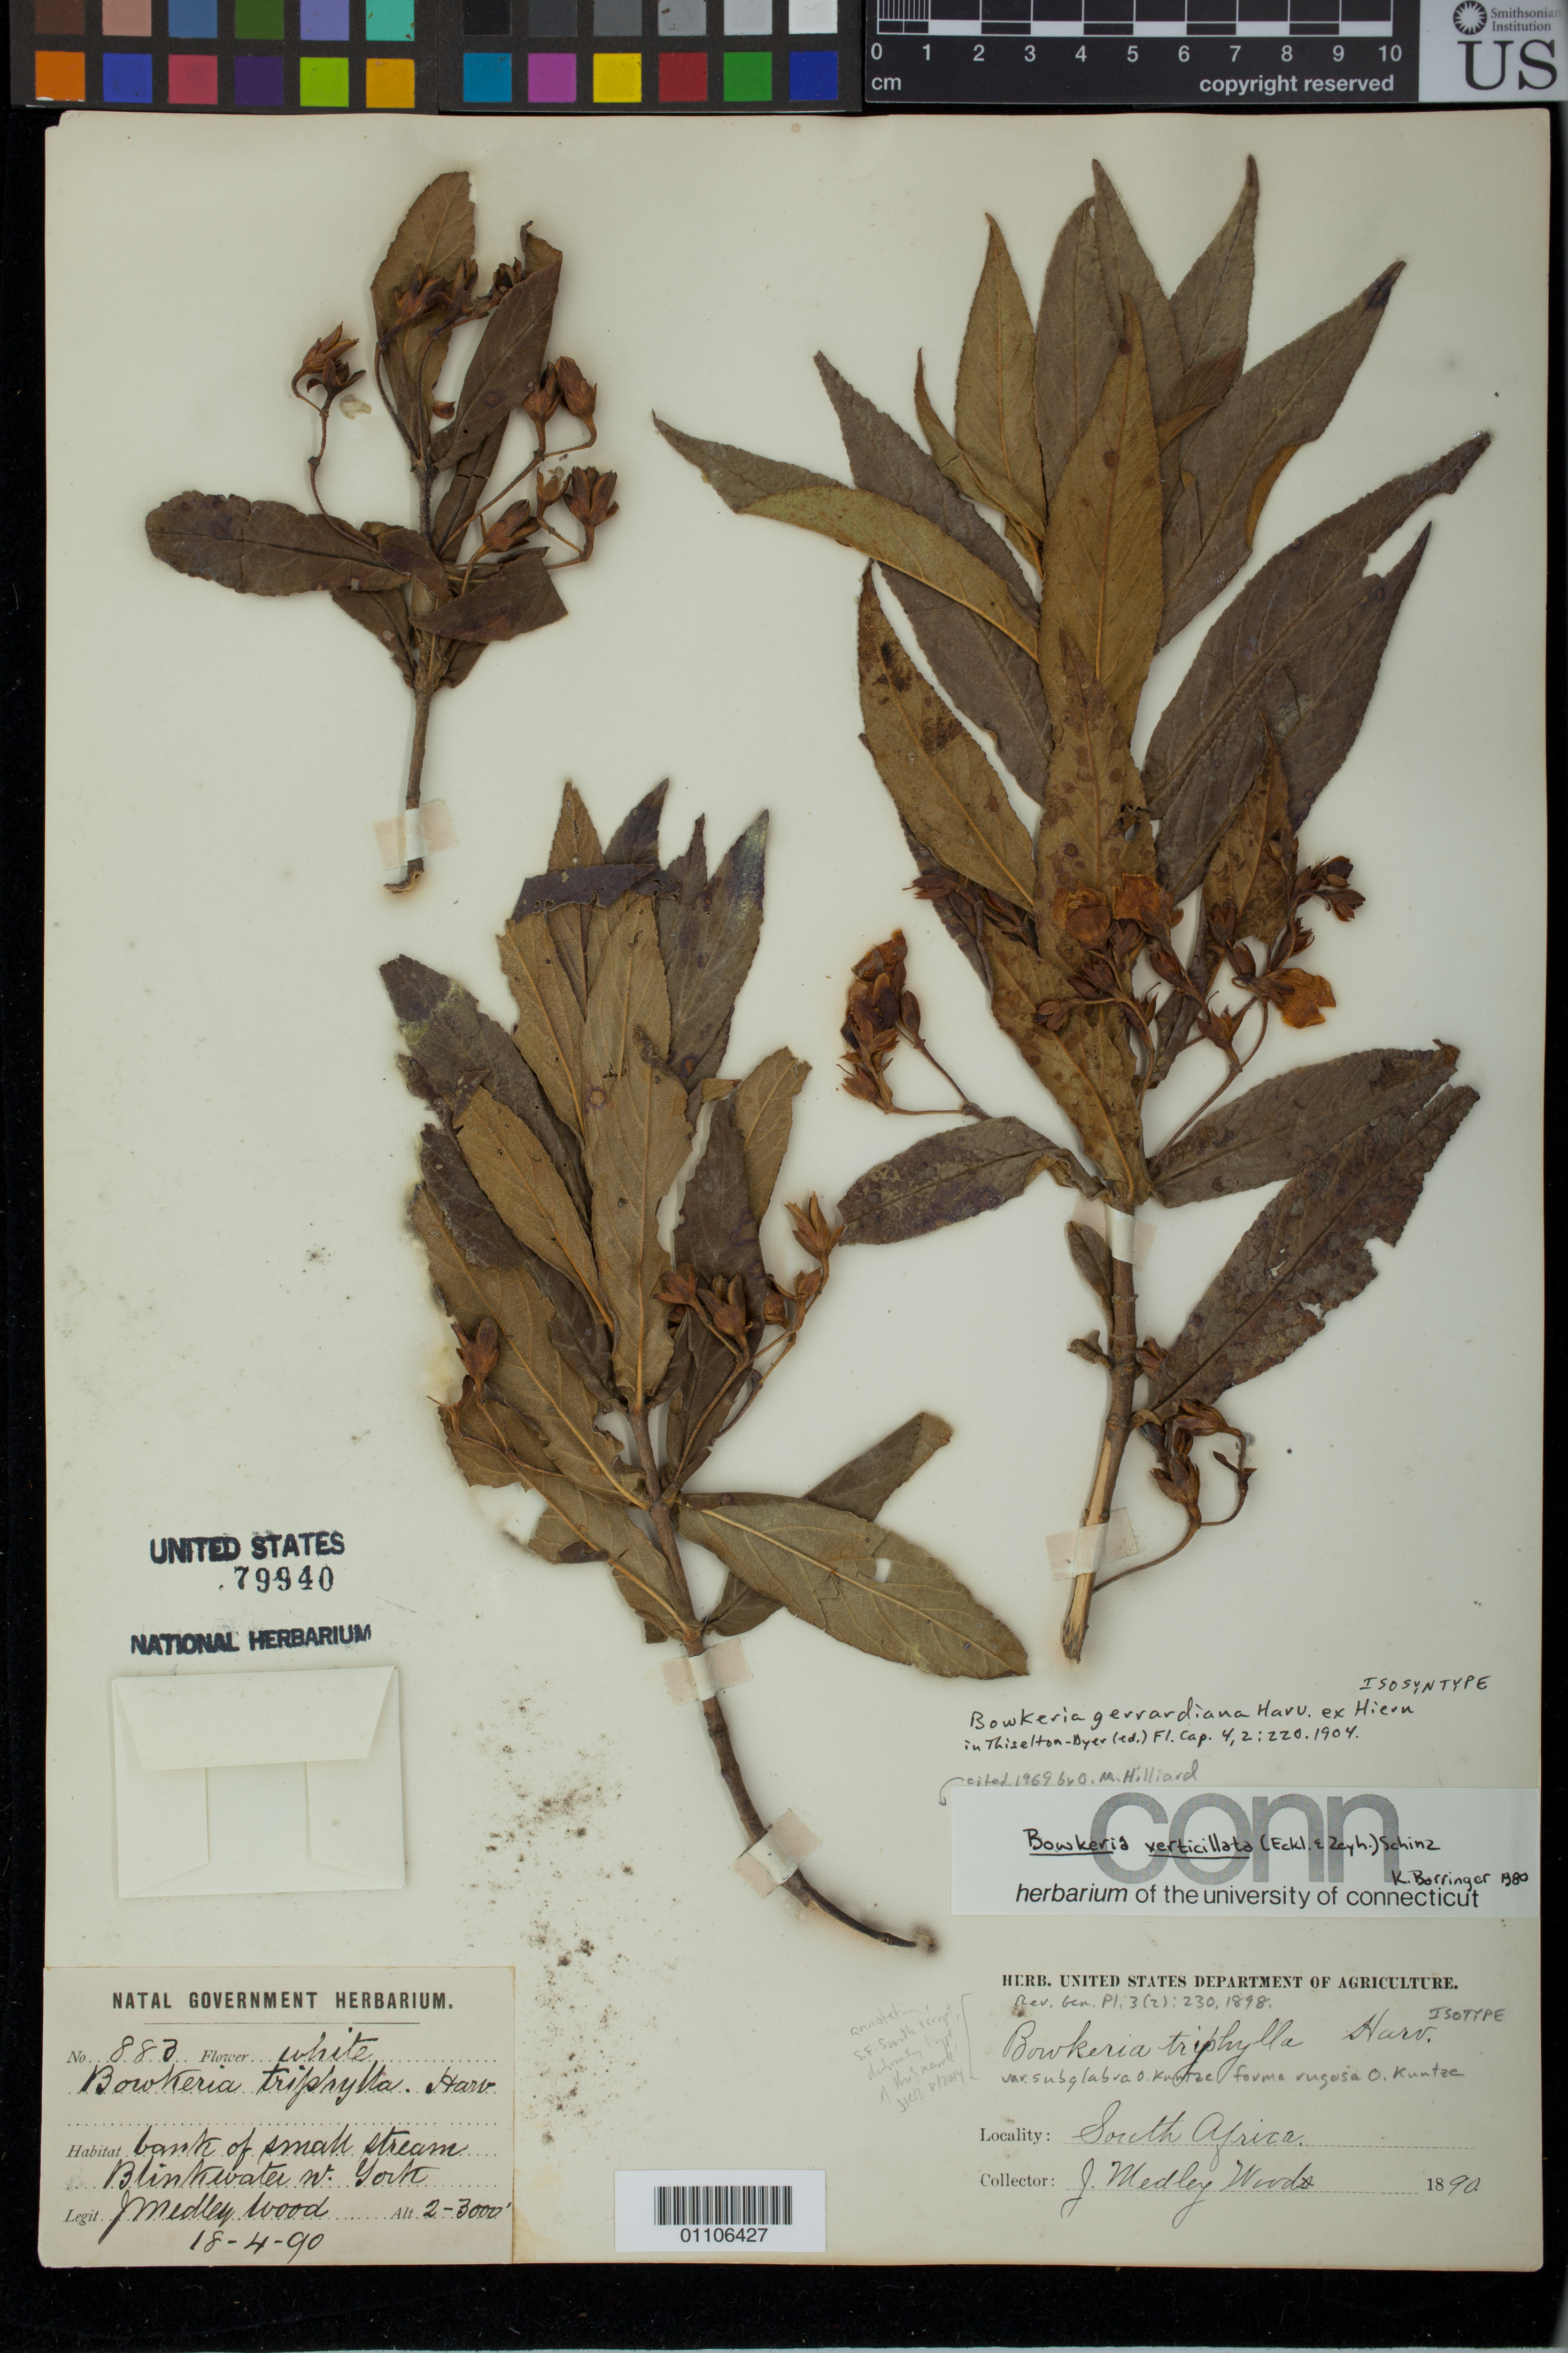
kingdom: Plantae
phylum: Tracheophyta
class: Magnoliopsida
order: Lamiales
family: Stilbaceae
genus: Bowkeria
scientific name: Bowkeria gerrardiana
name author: Harv. ex Hiern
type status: Isosyntype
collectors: J. M. Wood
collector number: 883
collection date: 1890-04-18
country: South Africa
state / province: KwaZulu-Natal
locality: Blinkwater n. York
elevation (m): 610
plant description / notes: Specimen annotated (undated/unsigned, S.F. Smith script) as "isotype" of Bowkeria triphylla var. subglabra forma rugosa O. Kuntze, but dubiously a type of that name (and that name is dubiously valid).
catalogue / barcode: US 79940